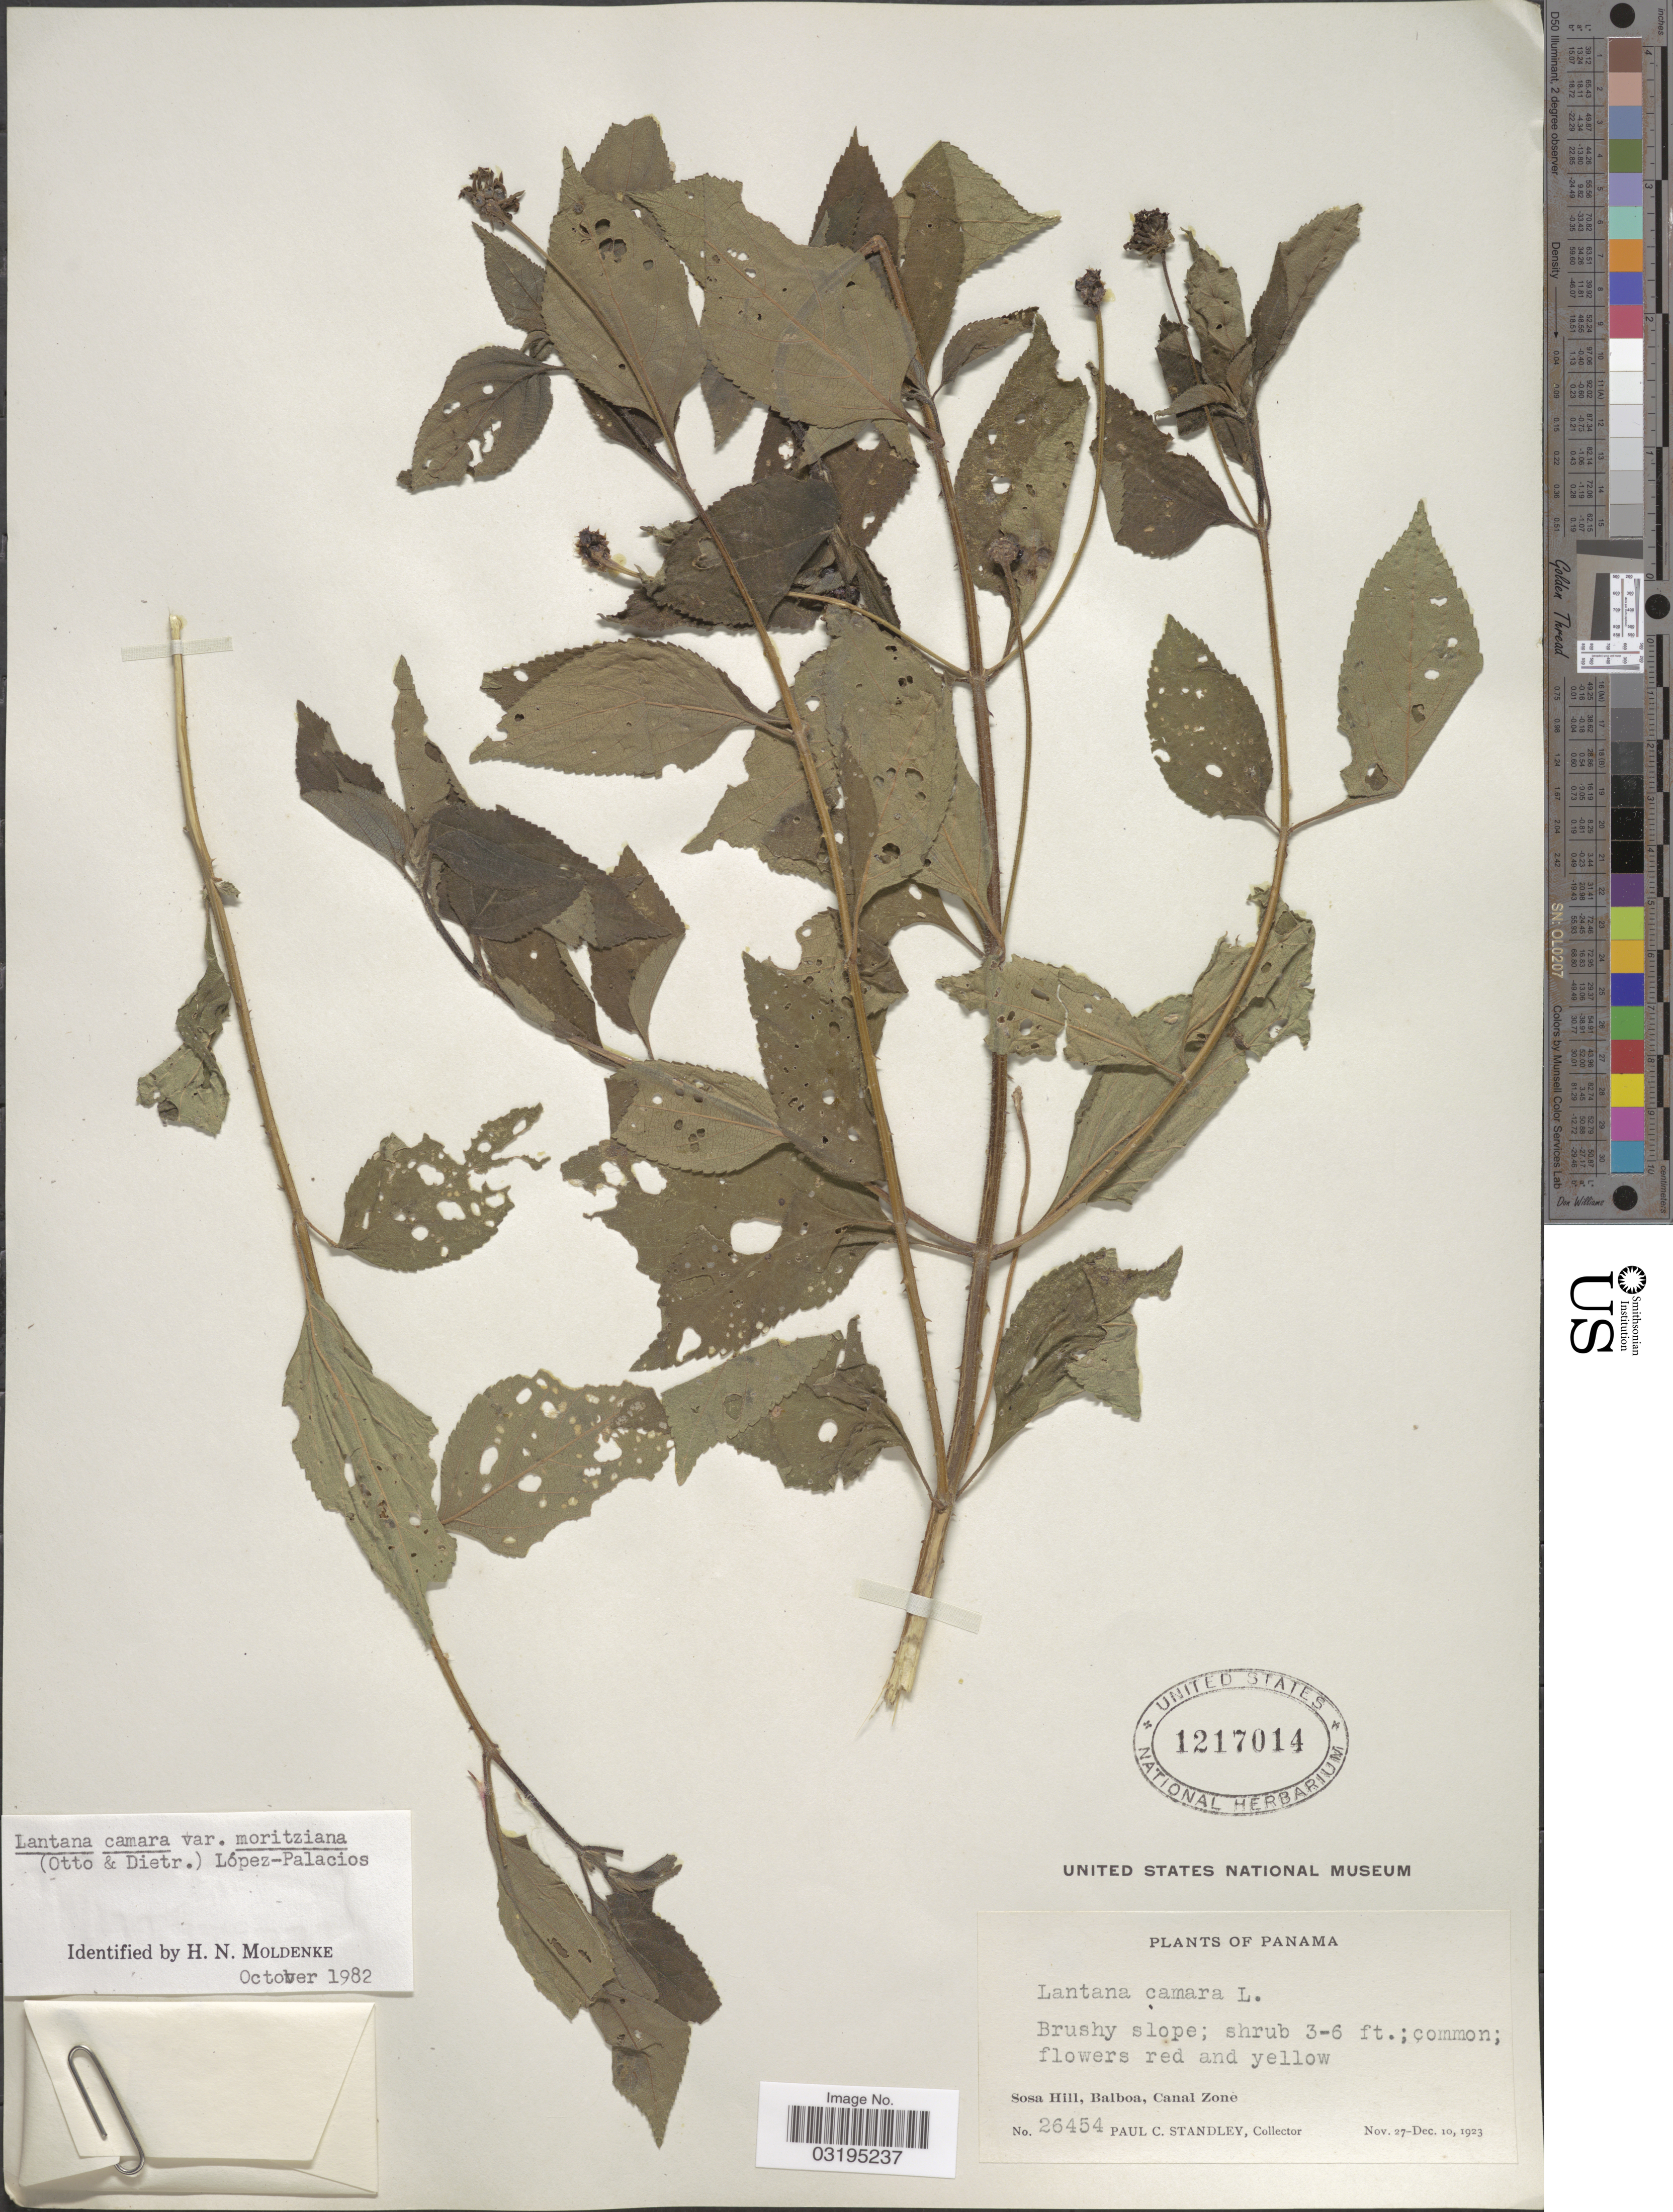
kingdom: Plantae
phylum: Tracheophyta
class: Magnoliopsida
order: Lamiales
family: Verbenaceae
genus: Lantana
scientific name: Lantana camara var. moritziana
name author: (Otto & A. Dietr.) López-Pal.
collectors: P. C. Standley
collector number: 26454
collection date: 1923-11-27/1923-12-10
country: Panama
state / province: Colón / Panamá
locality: Sosa Hill, Balboa, Canal Zone.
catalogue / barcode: US 1217014